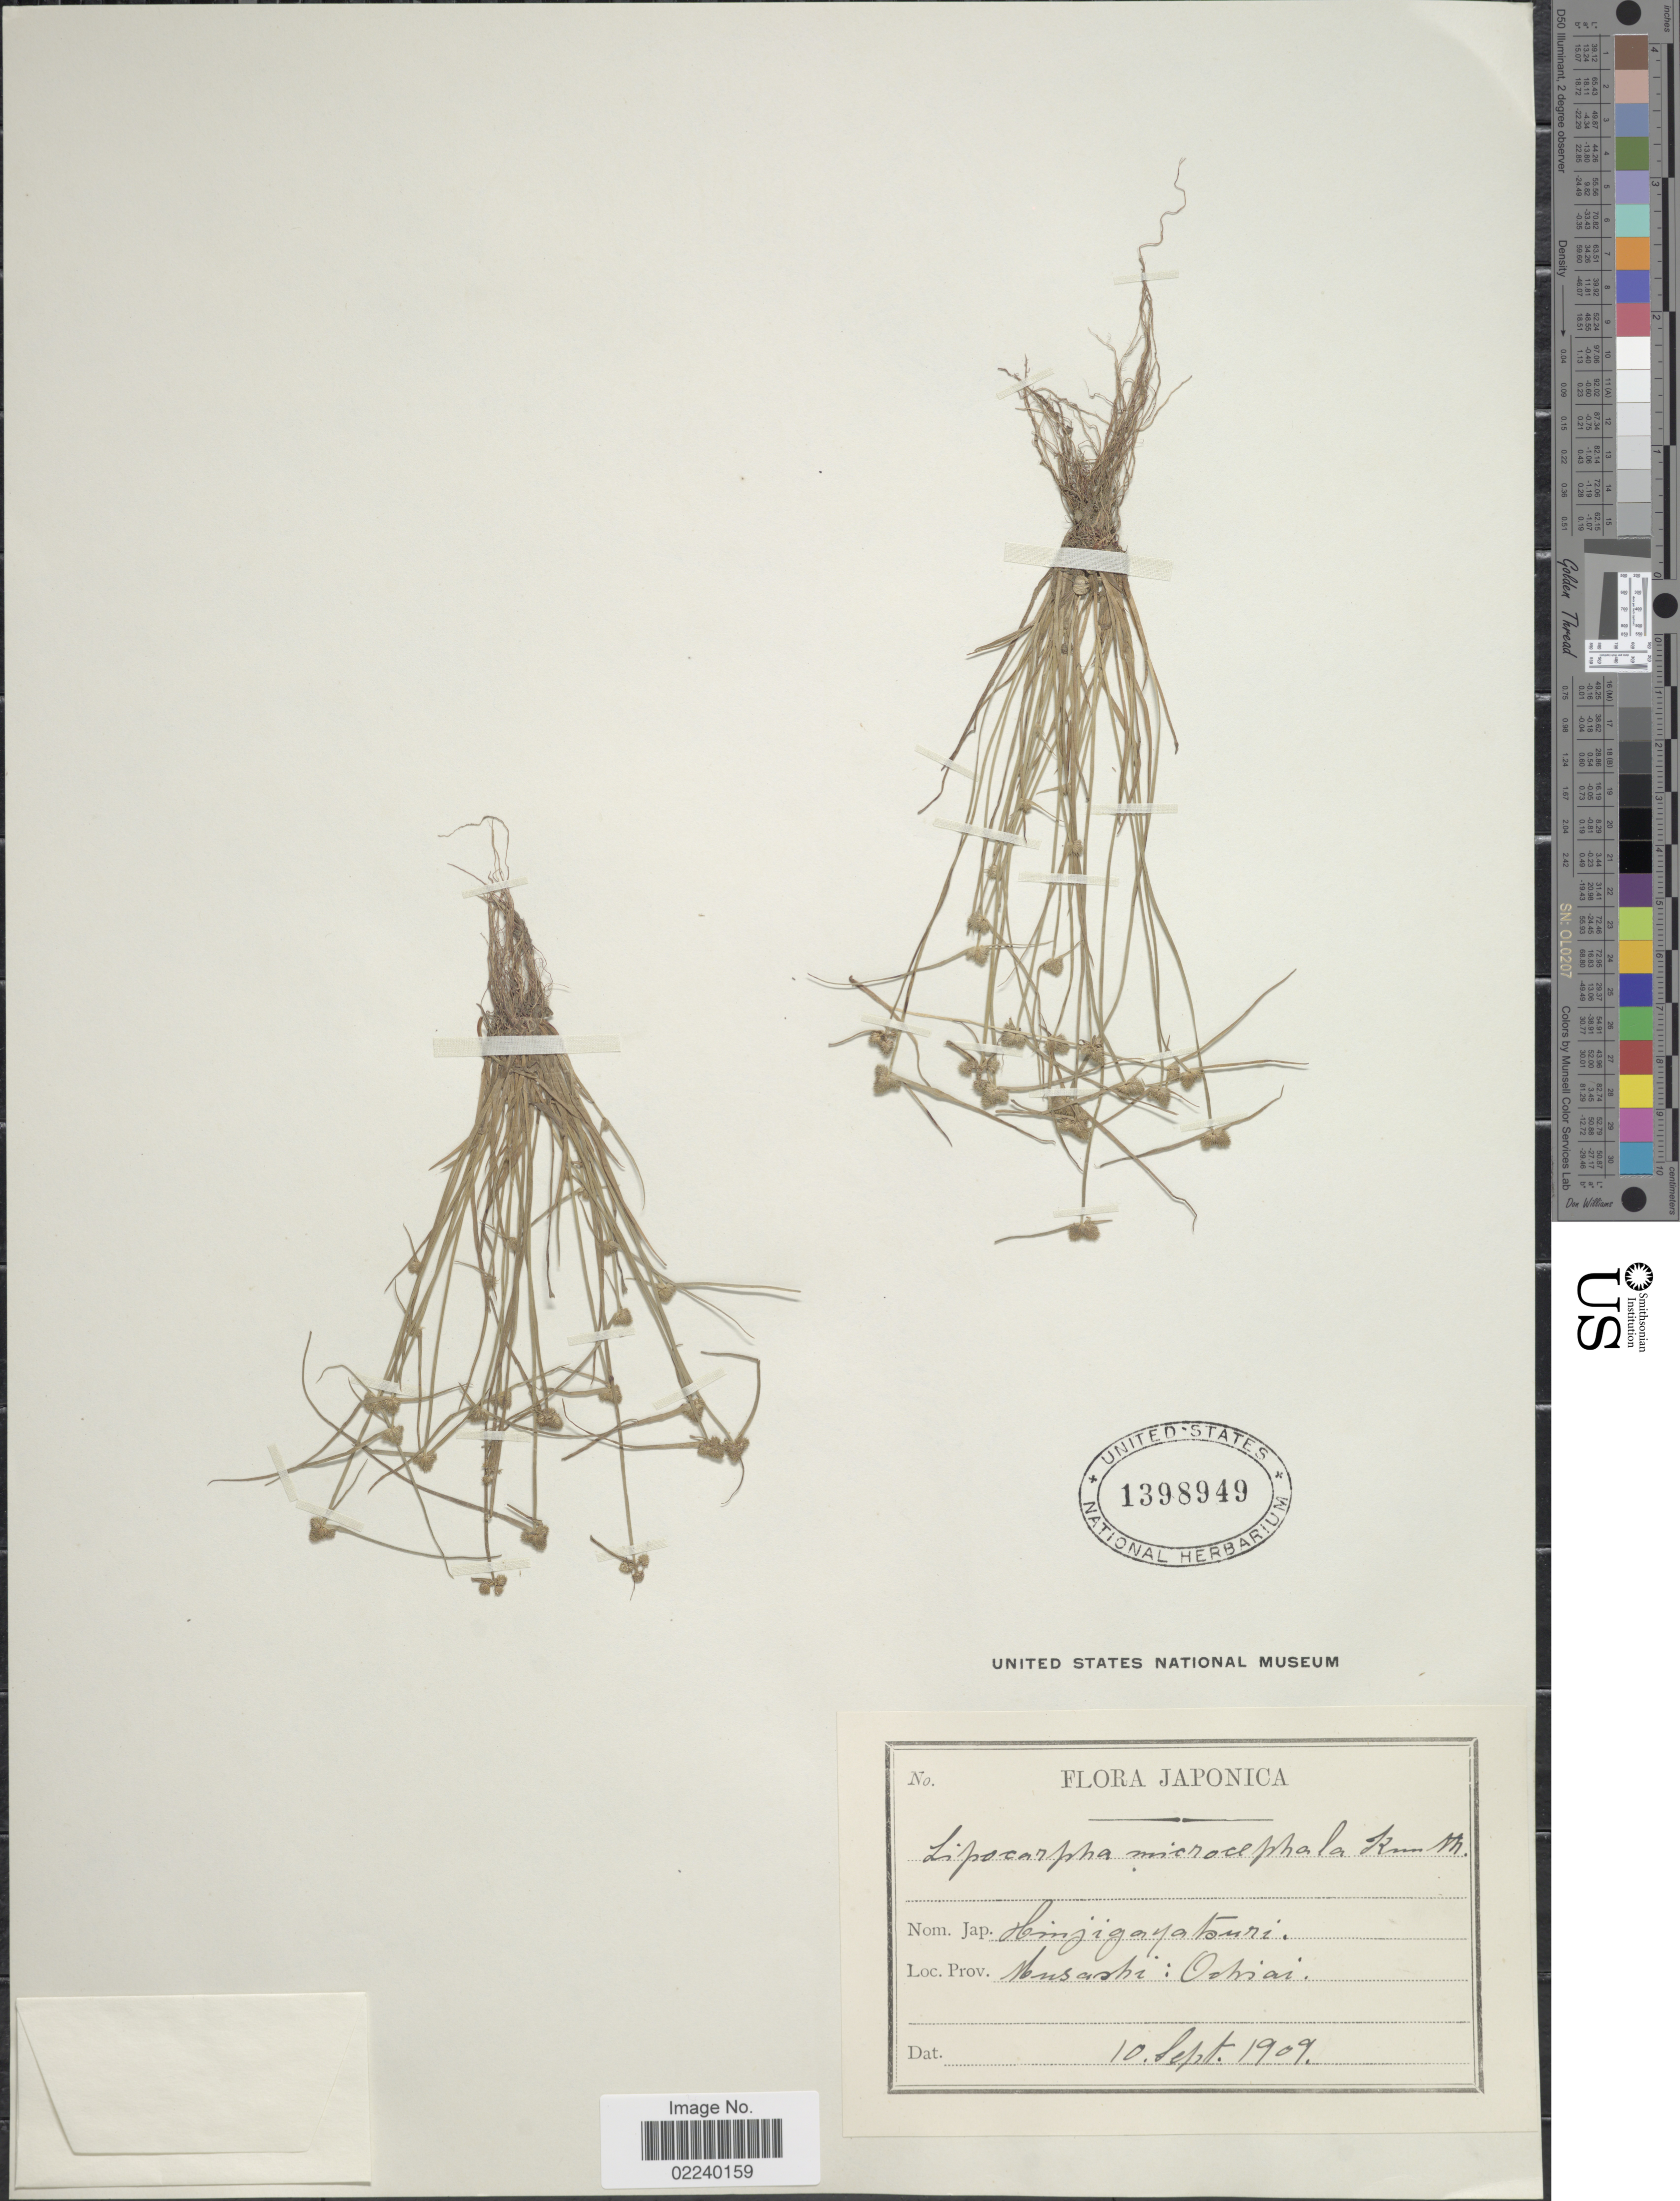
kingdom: Plantae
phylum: Tracheophyta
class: Liliopsida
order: Poales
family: Cyperaceae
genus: Cyperus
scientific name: Cyperus leptocarpus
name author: (F. Muell.) Bauters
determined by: Strong, M. T., (US), Smithsonian Institution - National Museum of Natural History (UNITED STATES)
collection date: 1909-09-10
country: Japan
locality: Musashi: Ochiai.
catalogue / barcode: US 1398949